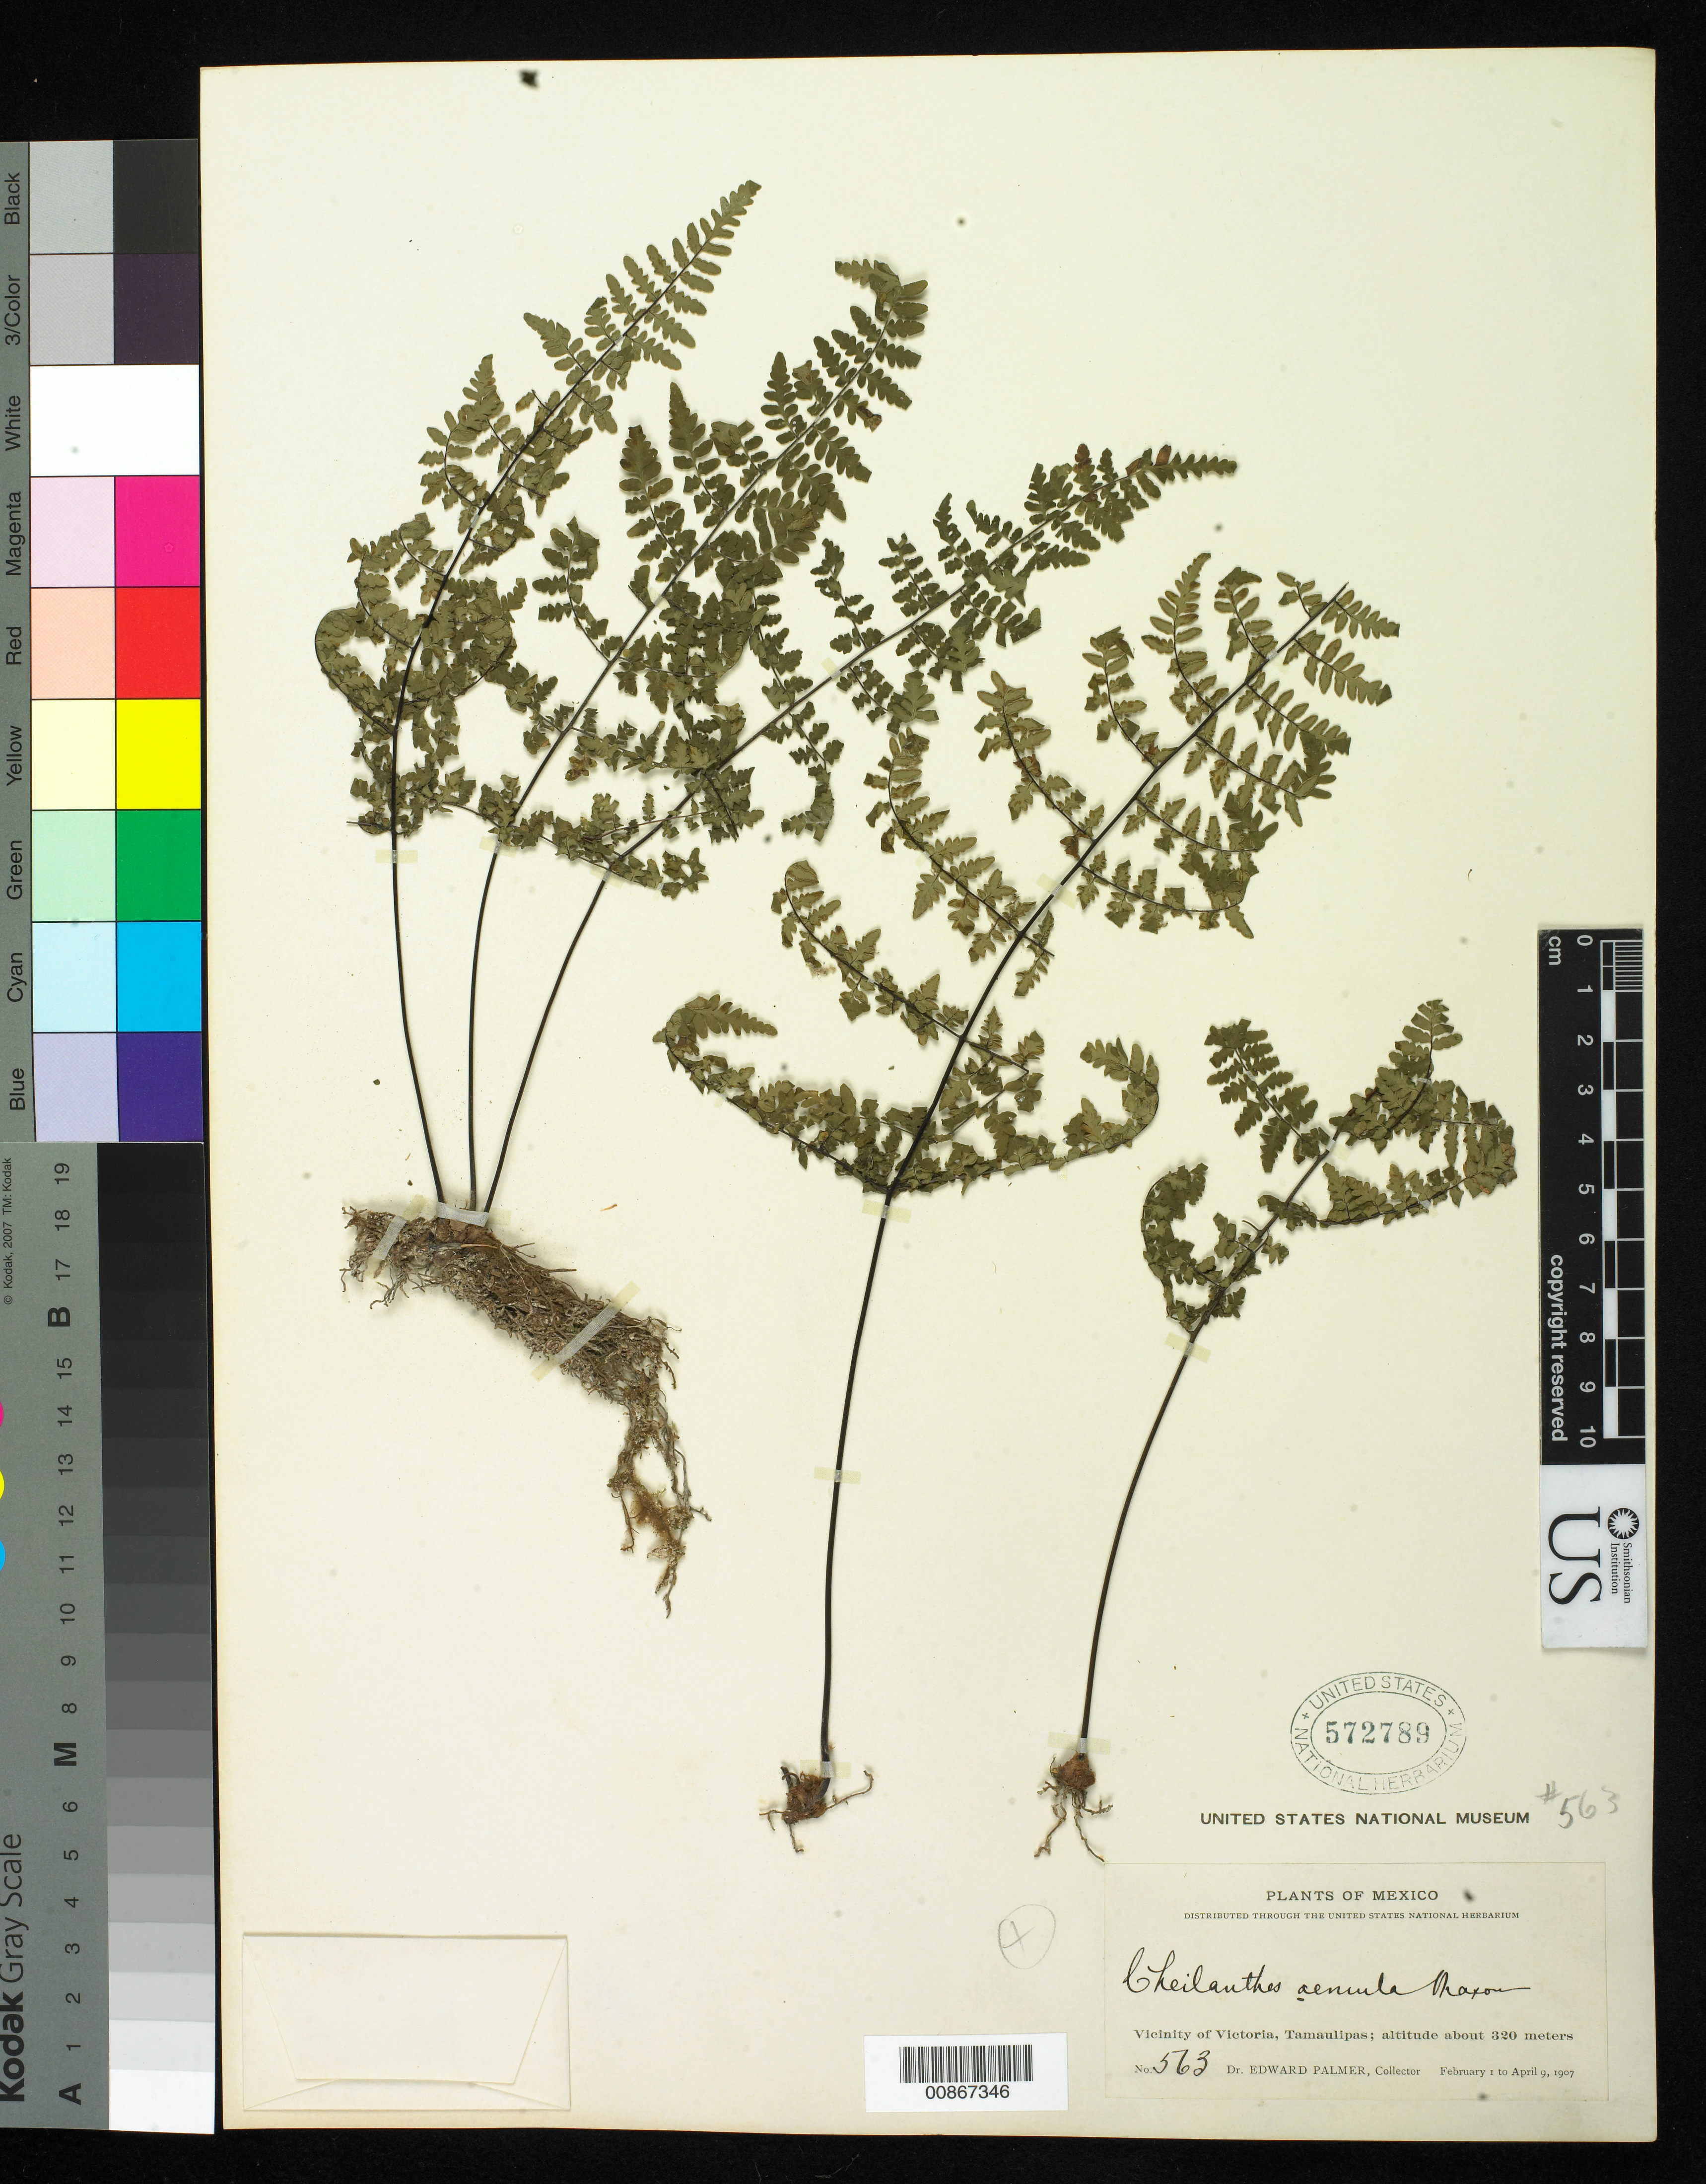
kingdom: Plantae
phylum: Tracheophyta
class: Polypodiopsida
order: Polypodiales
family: Pteridaceae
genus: Myriopteris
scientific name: Myriopteris aemula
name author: (Maxon) Grusz & Windham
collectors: E. Palmer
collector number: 563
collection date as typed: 01 Feb 1907 to 09 Apr 1907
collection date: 1907-02-01/1907-04-09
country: Mexico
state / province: Tamaulipas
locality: Vicinity of Victoria.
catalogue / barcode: US 572789